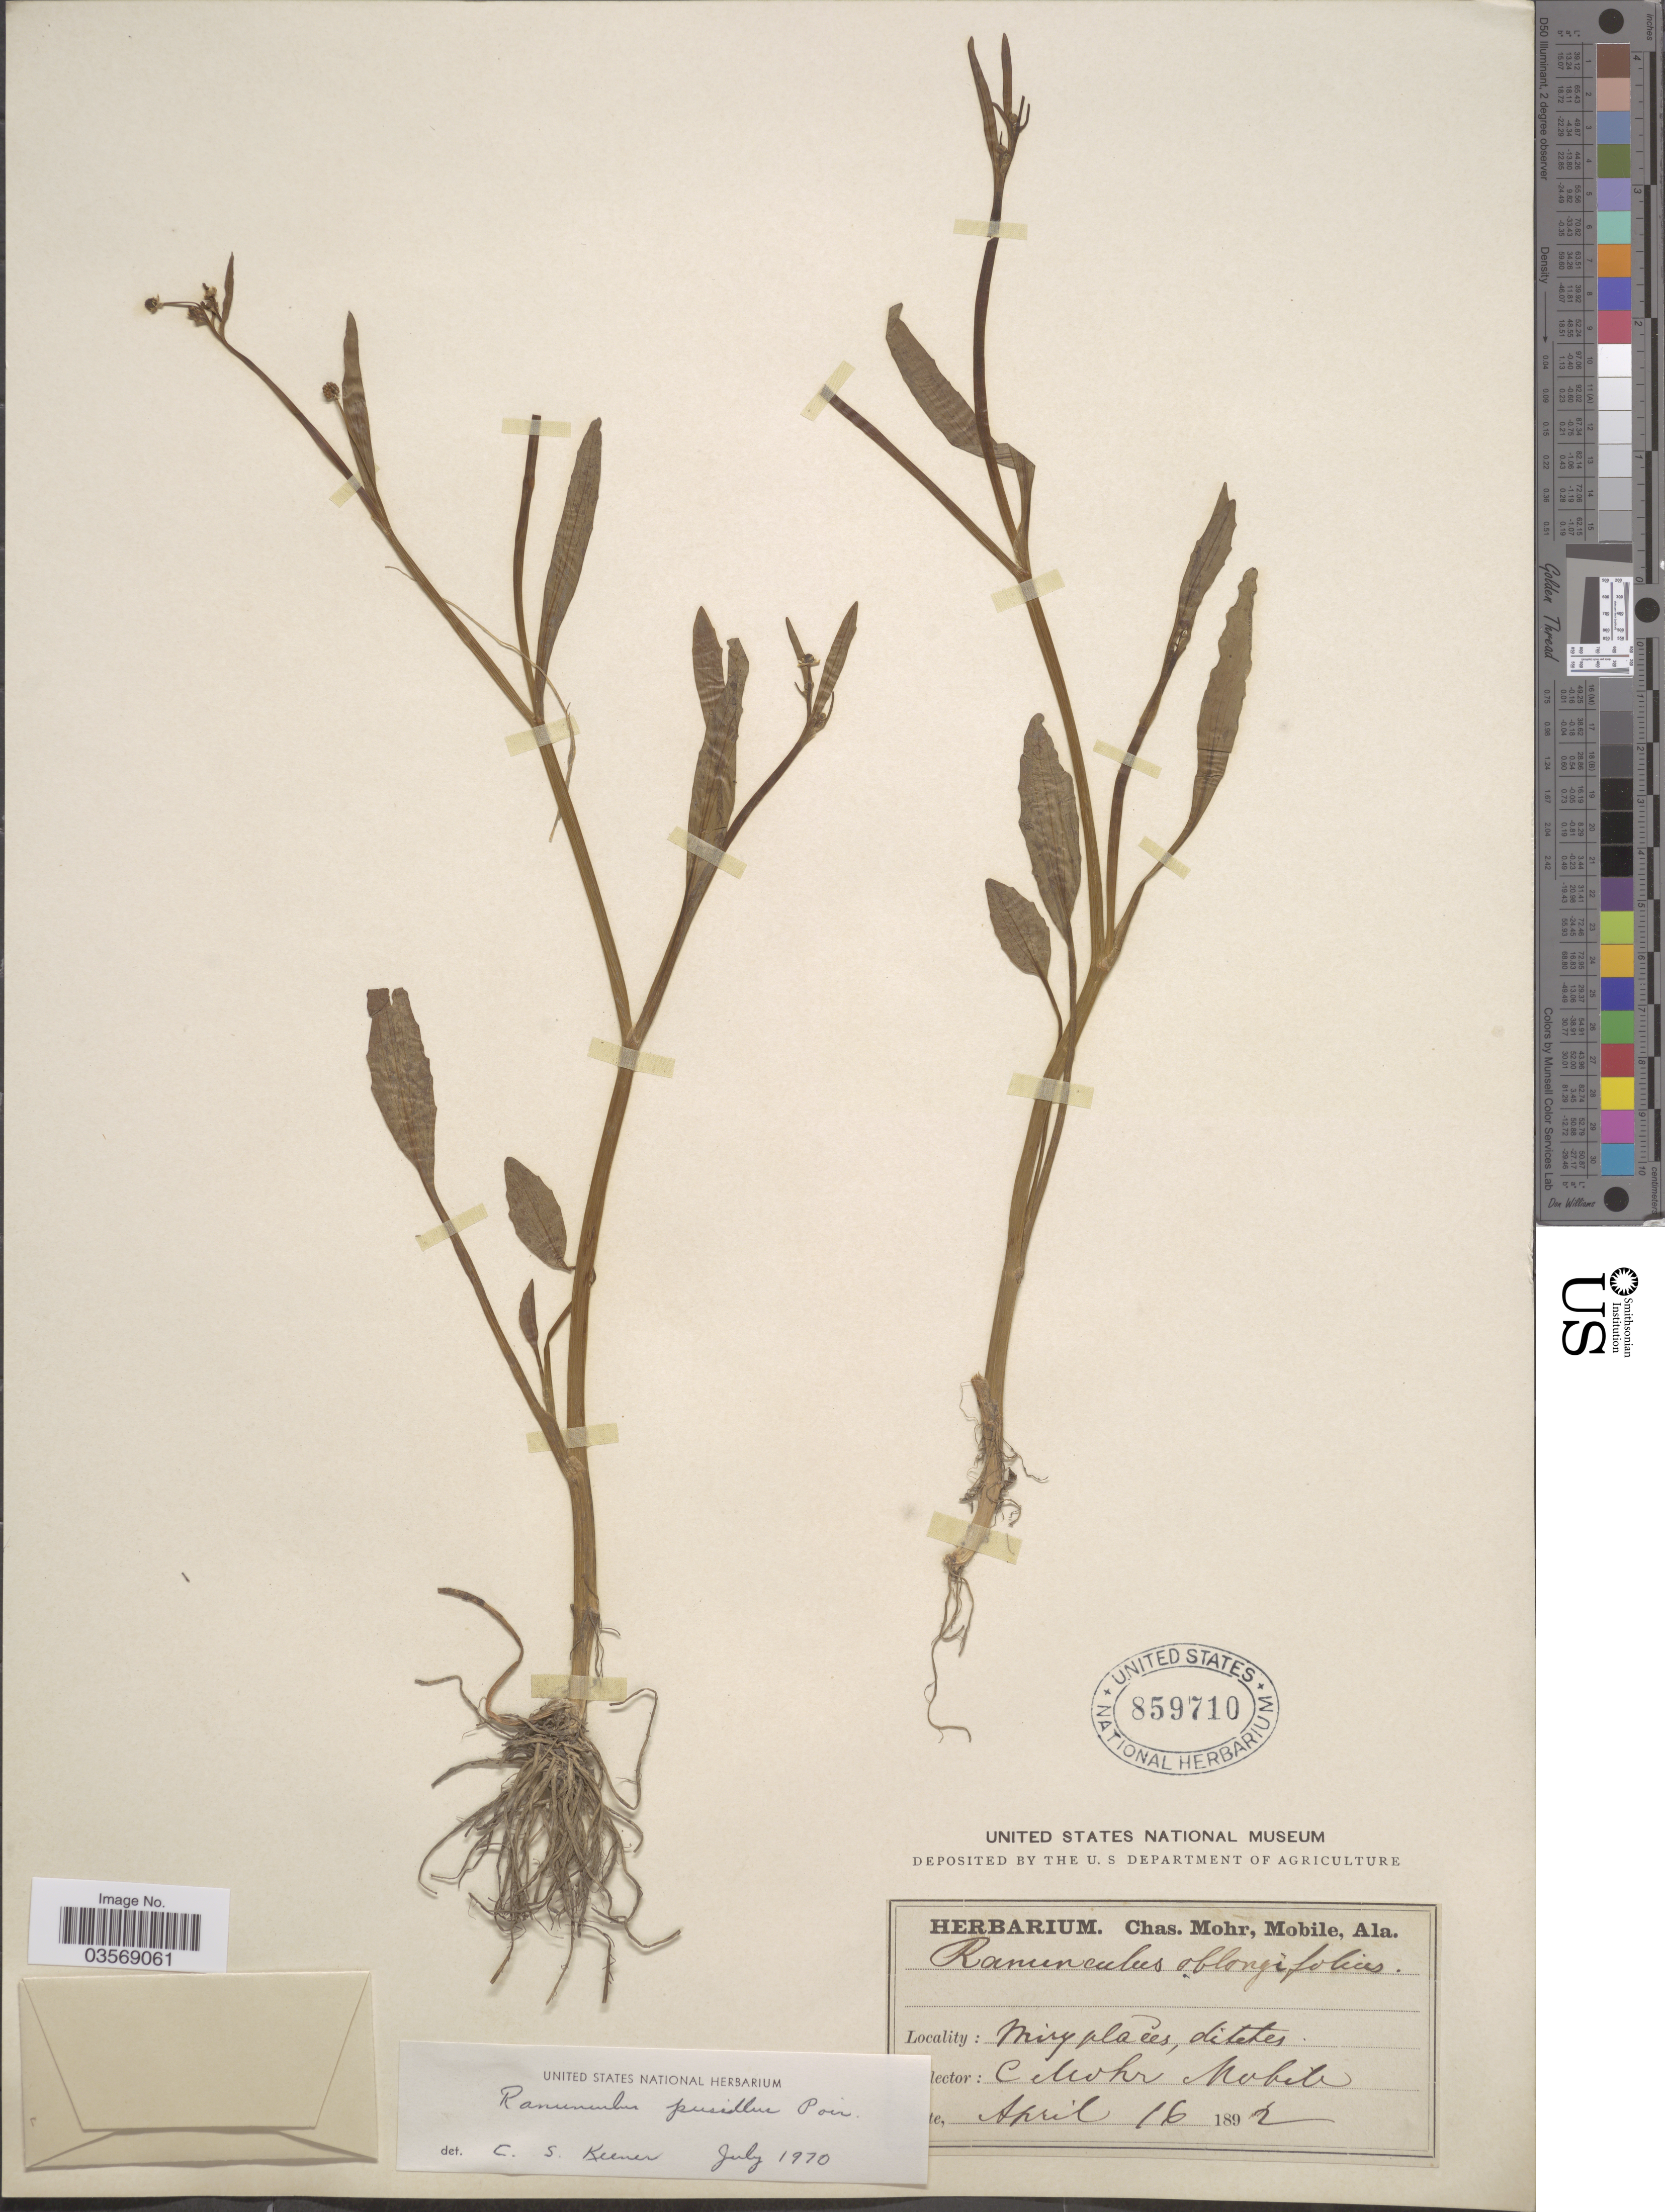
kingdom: Plantae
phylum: Tracheophyta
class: Magnoliopsida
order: Ranunculales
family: Ranunculaceae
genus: Ranunculus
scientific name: Ranunculus pusillus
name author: Poir.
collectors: Mohr, C. T. (herbarium)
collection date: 1892-04-16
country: United States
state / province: Alabama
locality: Mobile.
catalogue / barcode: US 859710